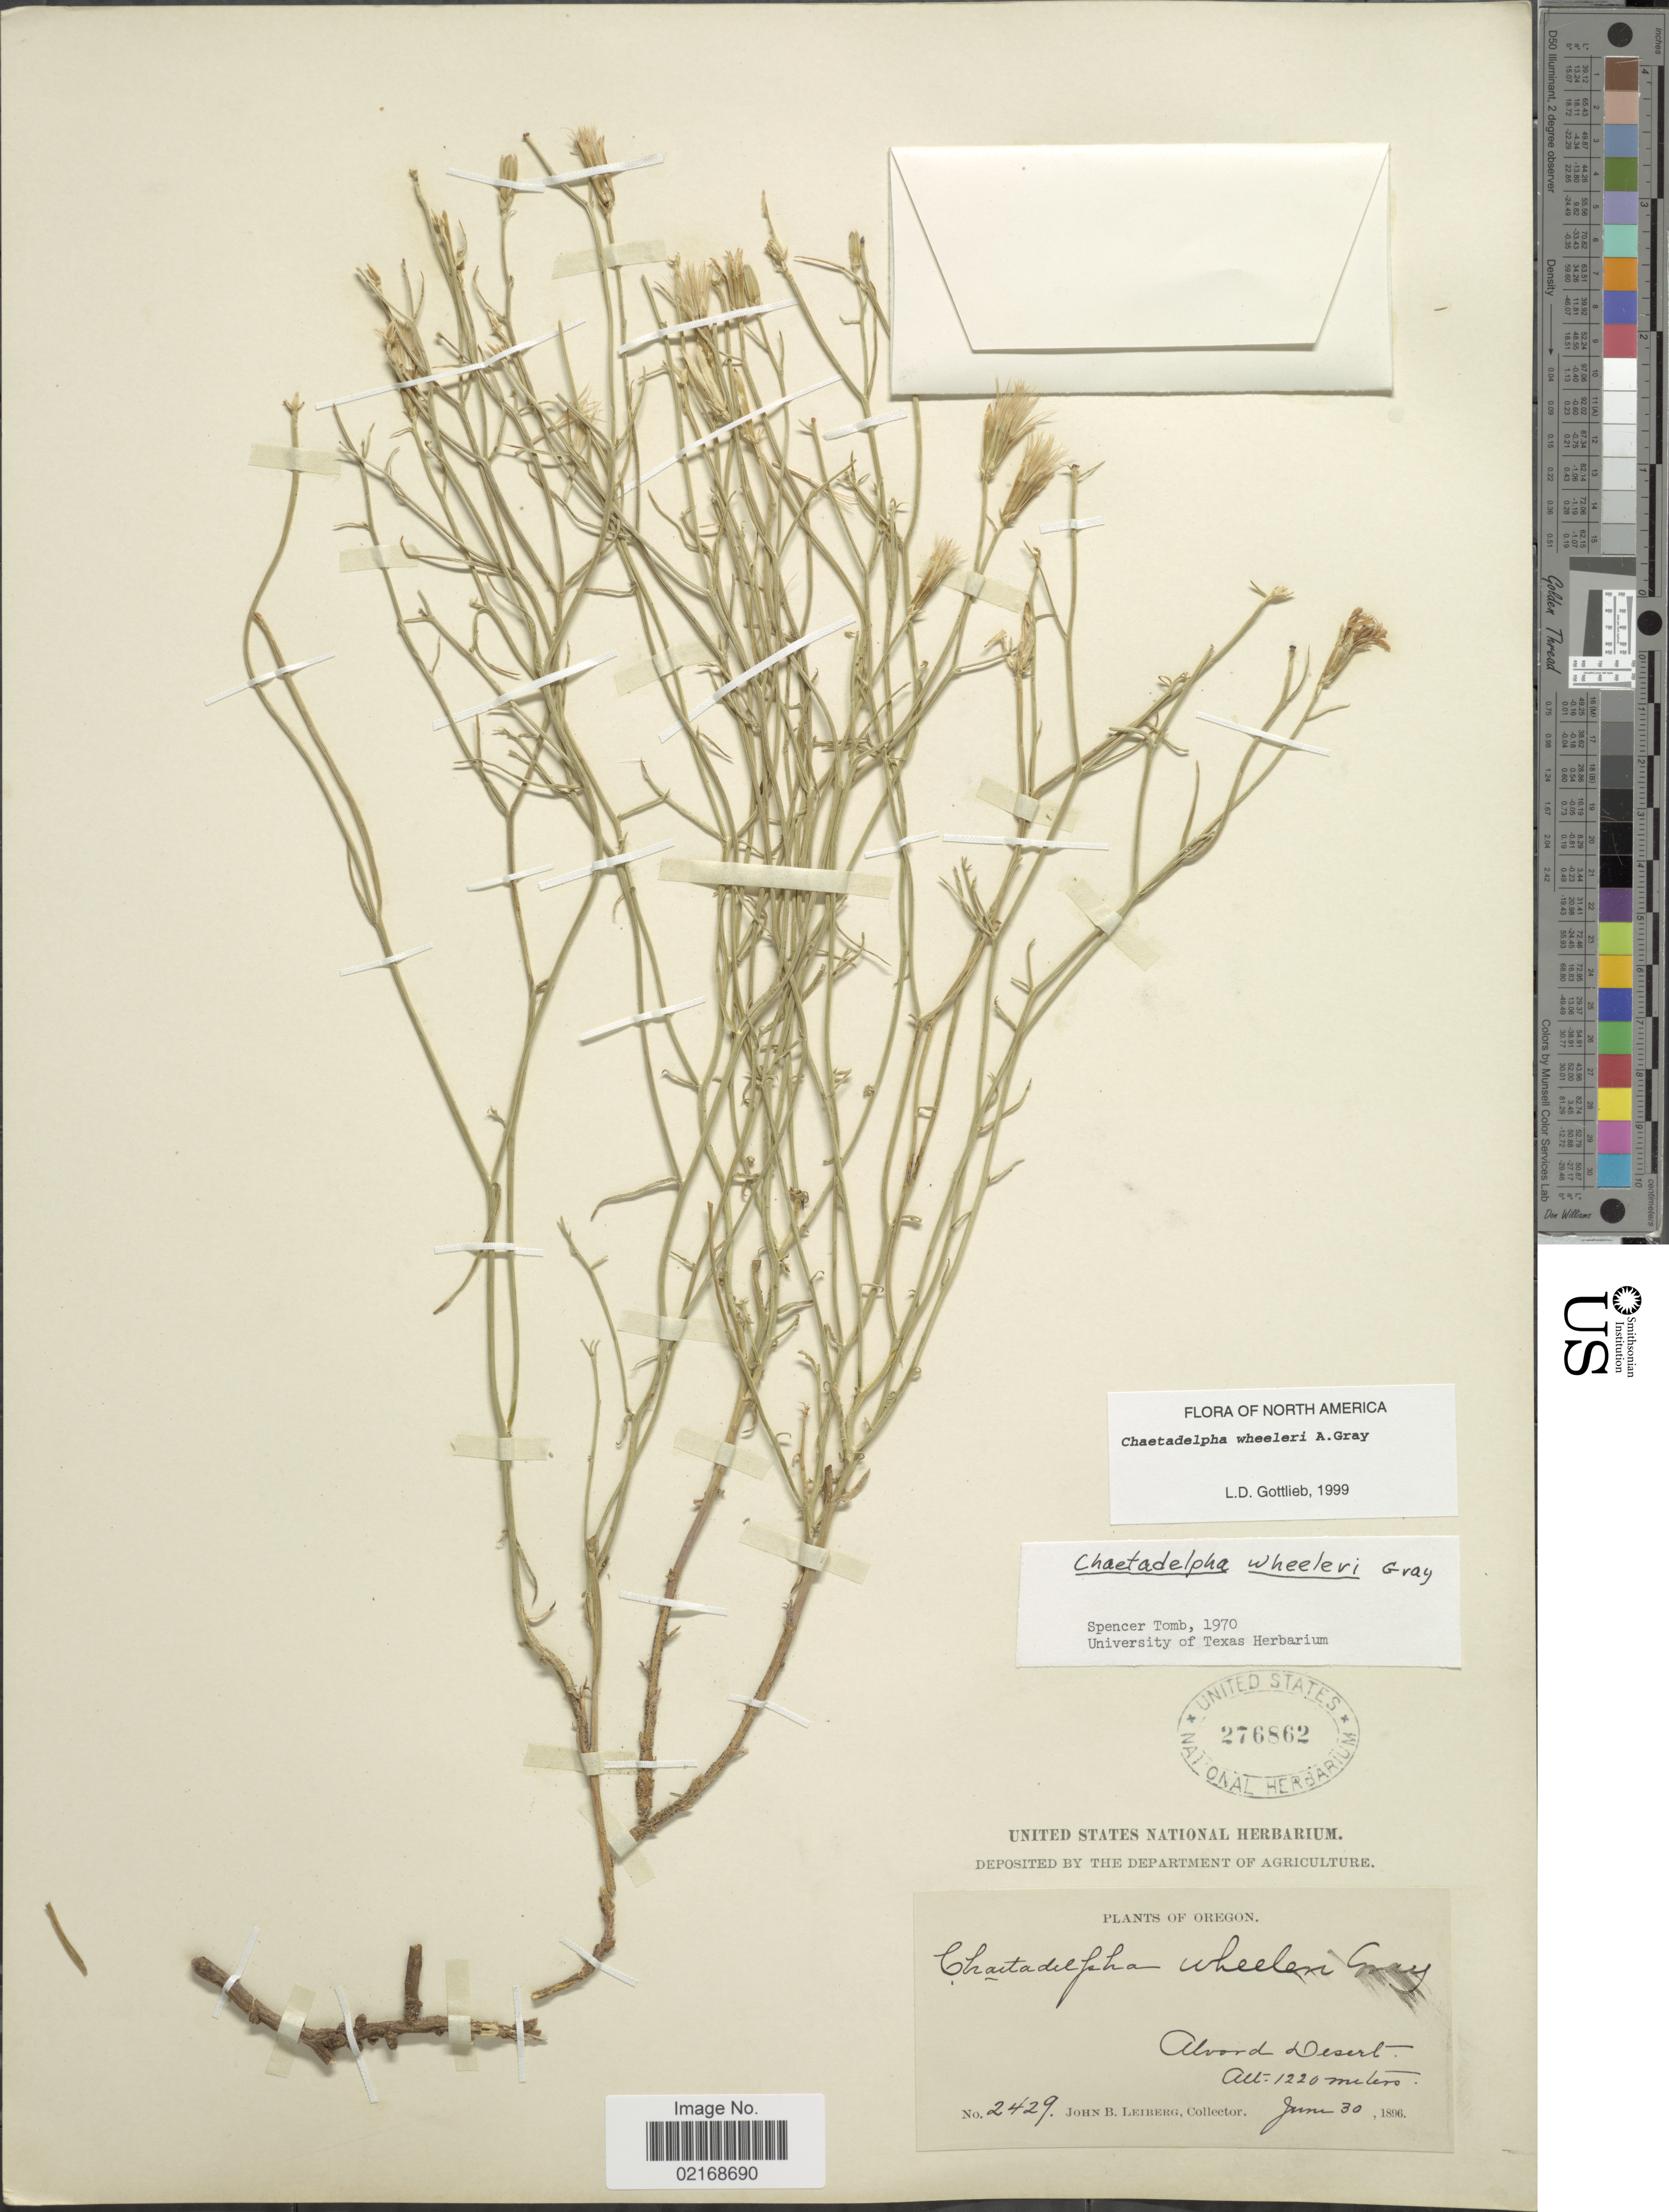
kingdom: Plantae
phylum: Tracheophyta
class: Magnoliopsida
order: Asterales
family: Asteraceae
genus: Chaetadelpha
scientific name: Chaetadelpha wheeleri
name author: A. Gray ex S. Watson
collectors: J. B. Leiberg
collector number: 2429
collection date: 1896-06-30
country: United States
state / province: Oregon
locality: Alvord Desert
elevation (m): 1220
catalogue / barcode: US 276862